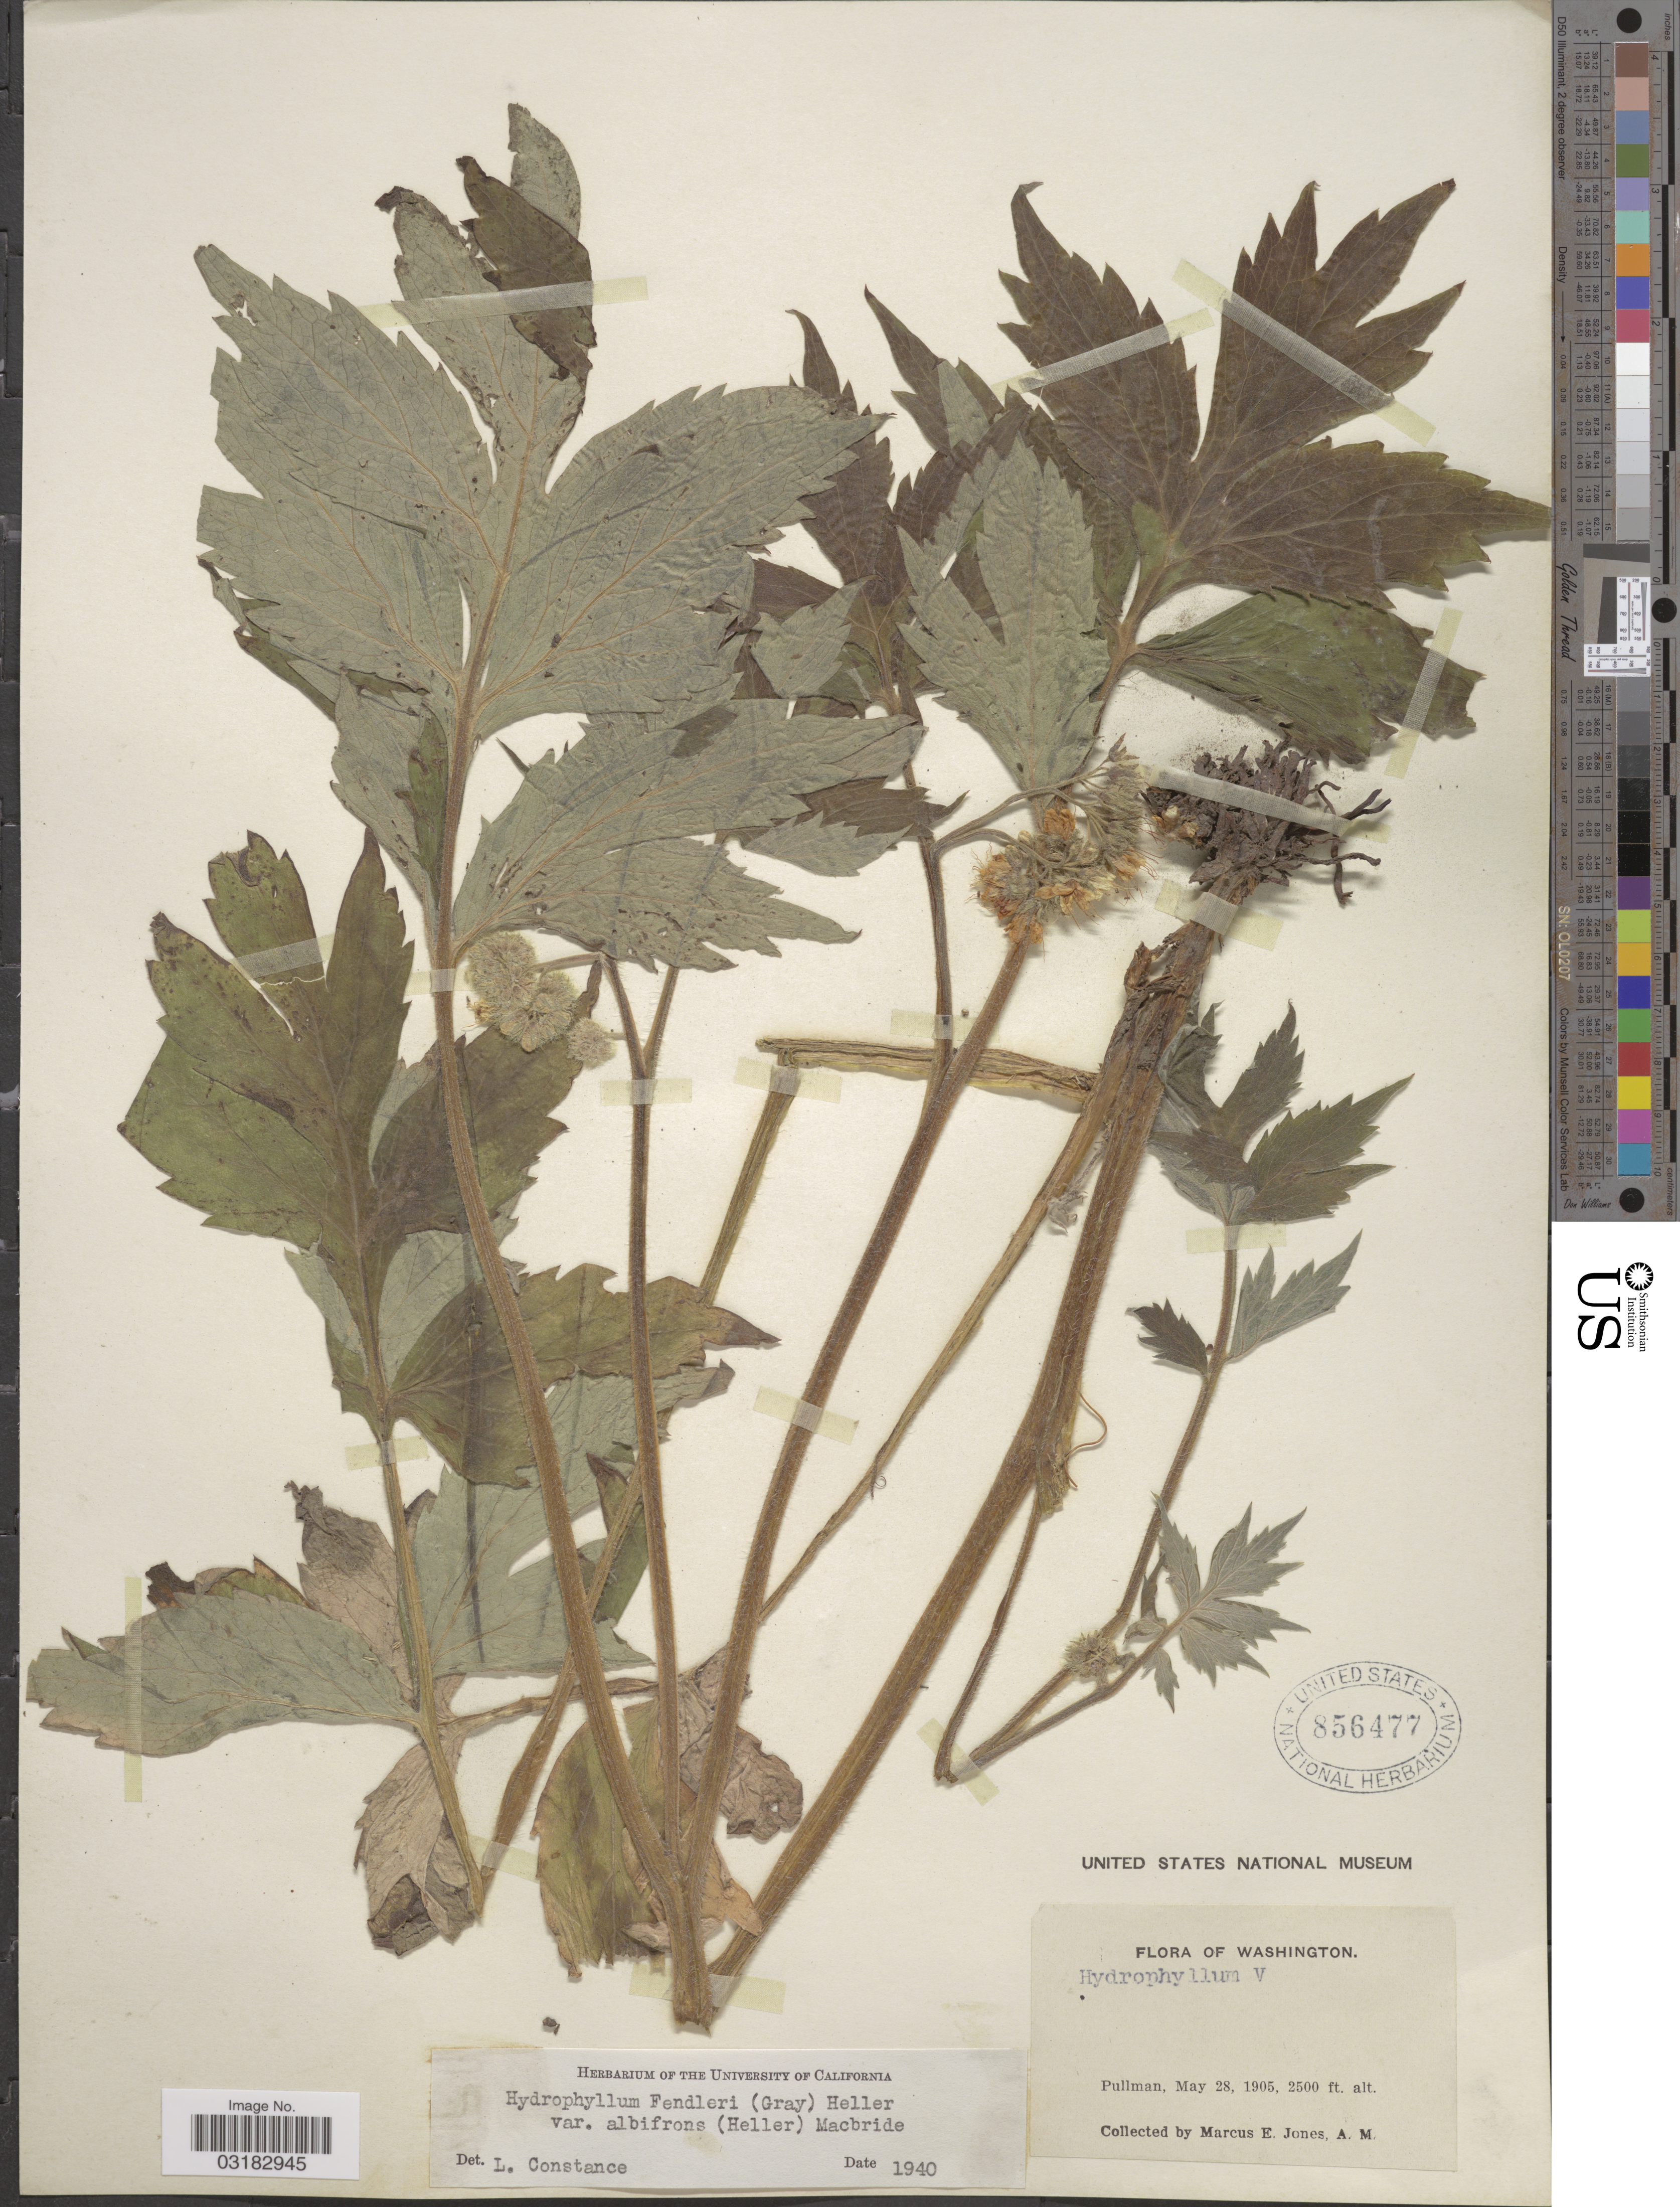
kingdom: Plantae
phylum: Tracheophyta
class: Magnoliopsida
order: Boraginales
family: Hydrophyllaceae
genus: Hydrophyllum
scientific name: Hydrophyllum fendleri var. albifrons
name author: (A. Heller) J.F. Macbr.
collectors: M. E. Jones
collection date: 1905-05-28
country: United States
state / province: Washington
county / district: Whitman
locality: Pullman.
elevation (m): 762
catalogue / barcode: US 856477